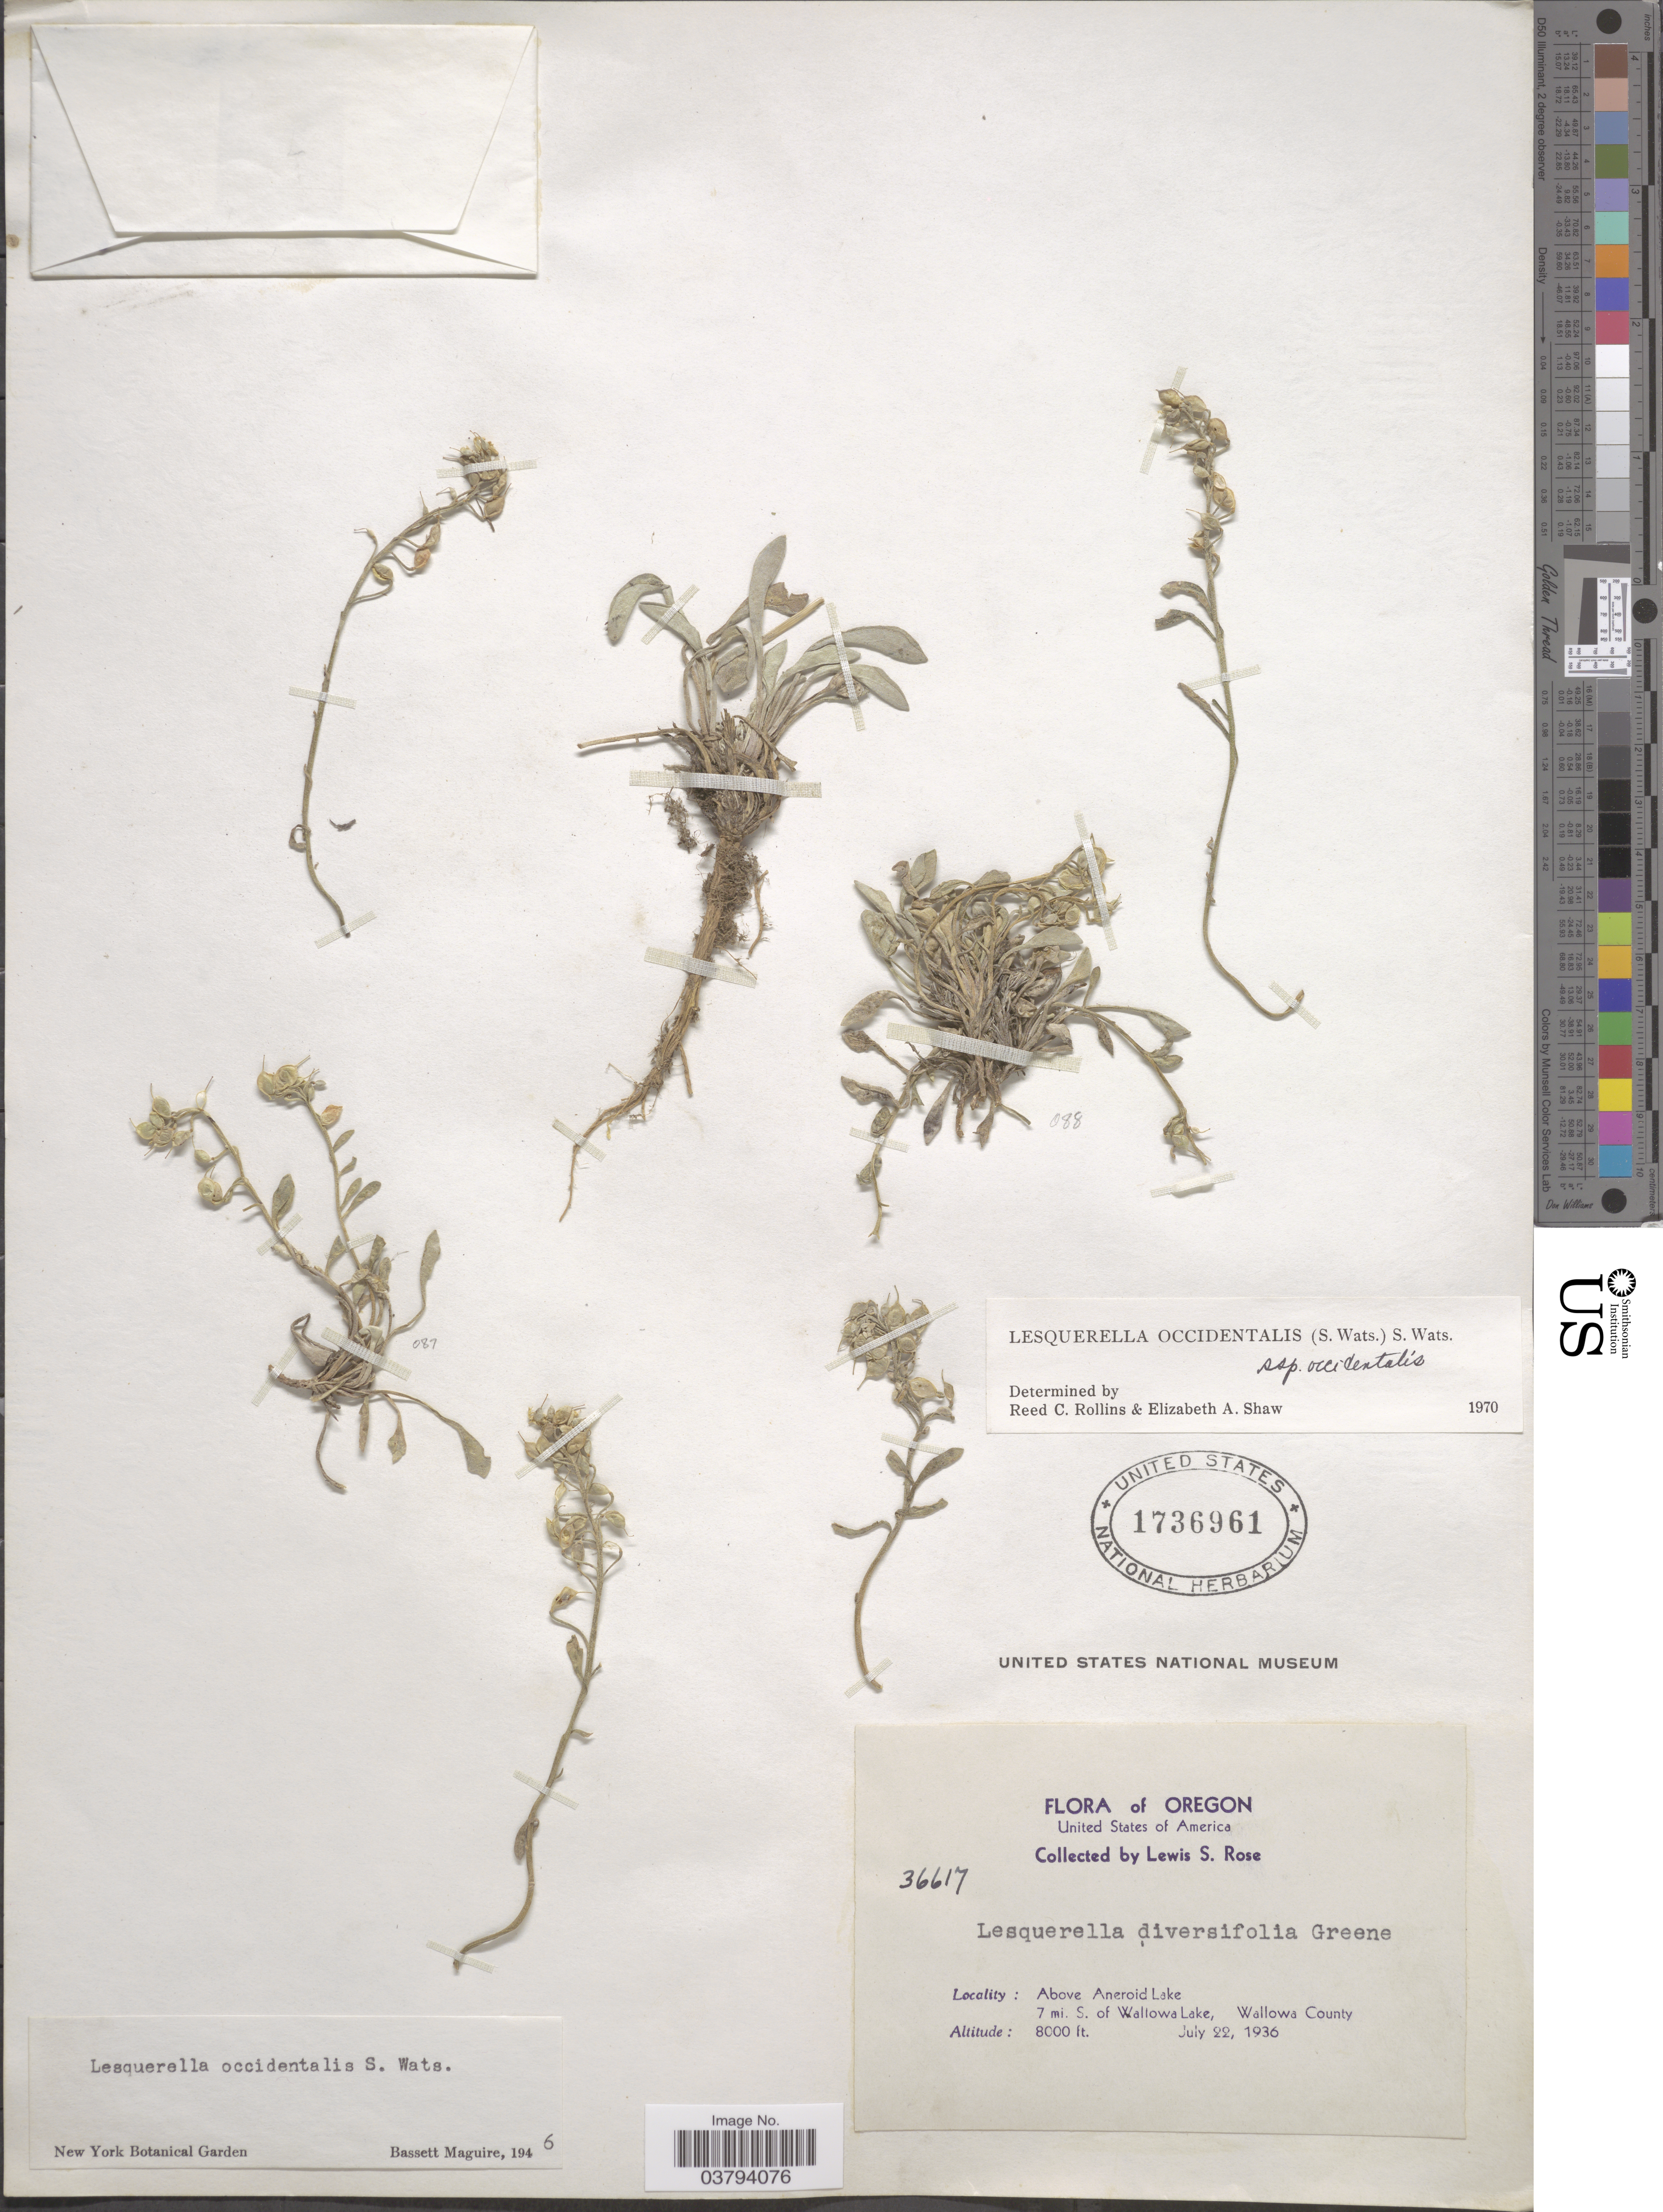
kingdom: Plantae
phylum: Tracheophyta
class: Magnoliopsida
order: Brassicales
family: Brassicaceae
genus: Lesquerella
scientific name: Lesquerella occidentalis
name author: S. Watson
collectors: L. S. Rose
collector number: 36617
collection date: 1936-07-22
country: United States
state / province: Oregon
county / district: Wallowa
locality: Above Aneroid Lake. 7 mi. S. of Wallowa Lake, Wallowa County.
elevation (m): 2438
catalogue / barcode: US 1736961